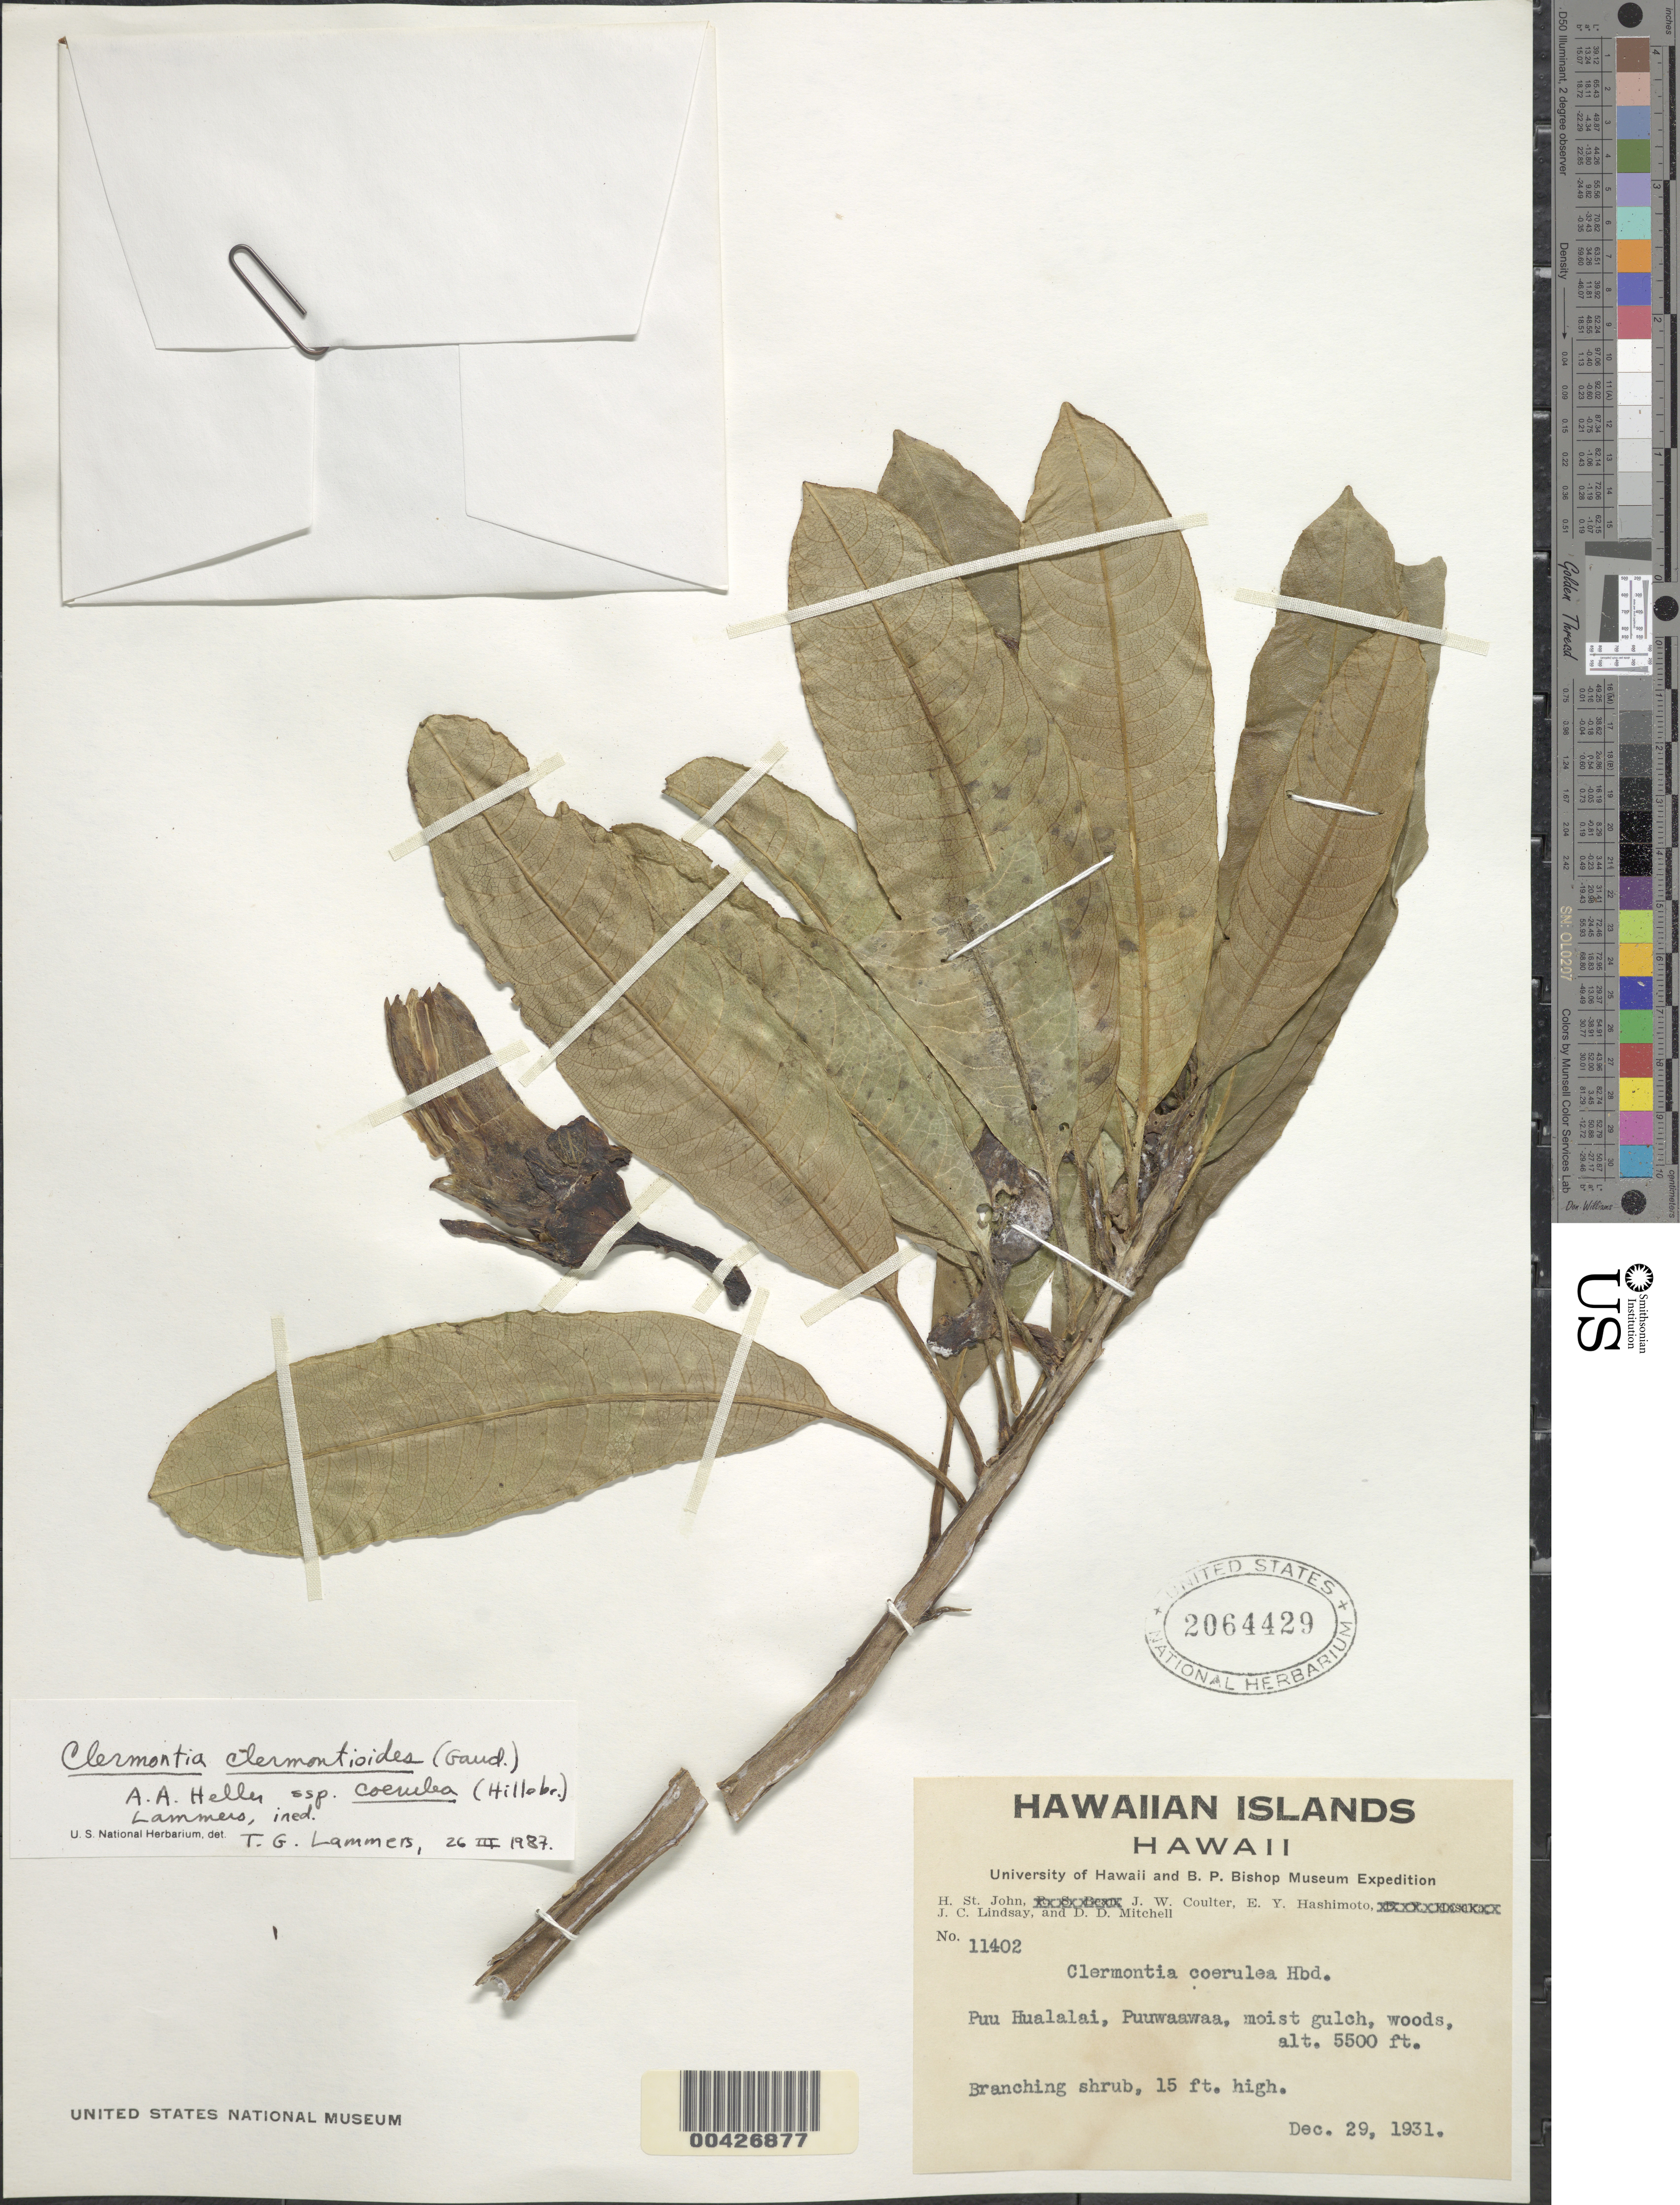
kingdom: Plantae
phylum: Tracheophyta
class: Magnoliopsida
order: Asterales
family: Campanulaceae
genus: Clermontia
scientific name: Clermontia clermontioides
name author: (Gaudich.) A. Heller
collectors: H. St. John, J. W. Coulter, E. Hashimoto & J. Lindsay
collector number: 11402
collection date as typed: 29 Dec 1931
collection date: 1931-12-29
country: United States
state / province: Hawaii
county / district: Hawaii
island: Hawaii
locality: Pu'u Hualalai, Pu'uwa'awa'a.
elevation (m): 1676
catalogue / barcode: US 2064429